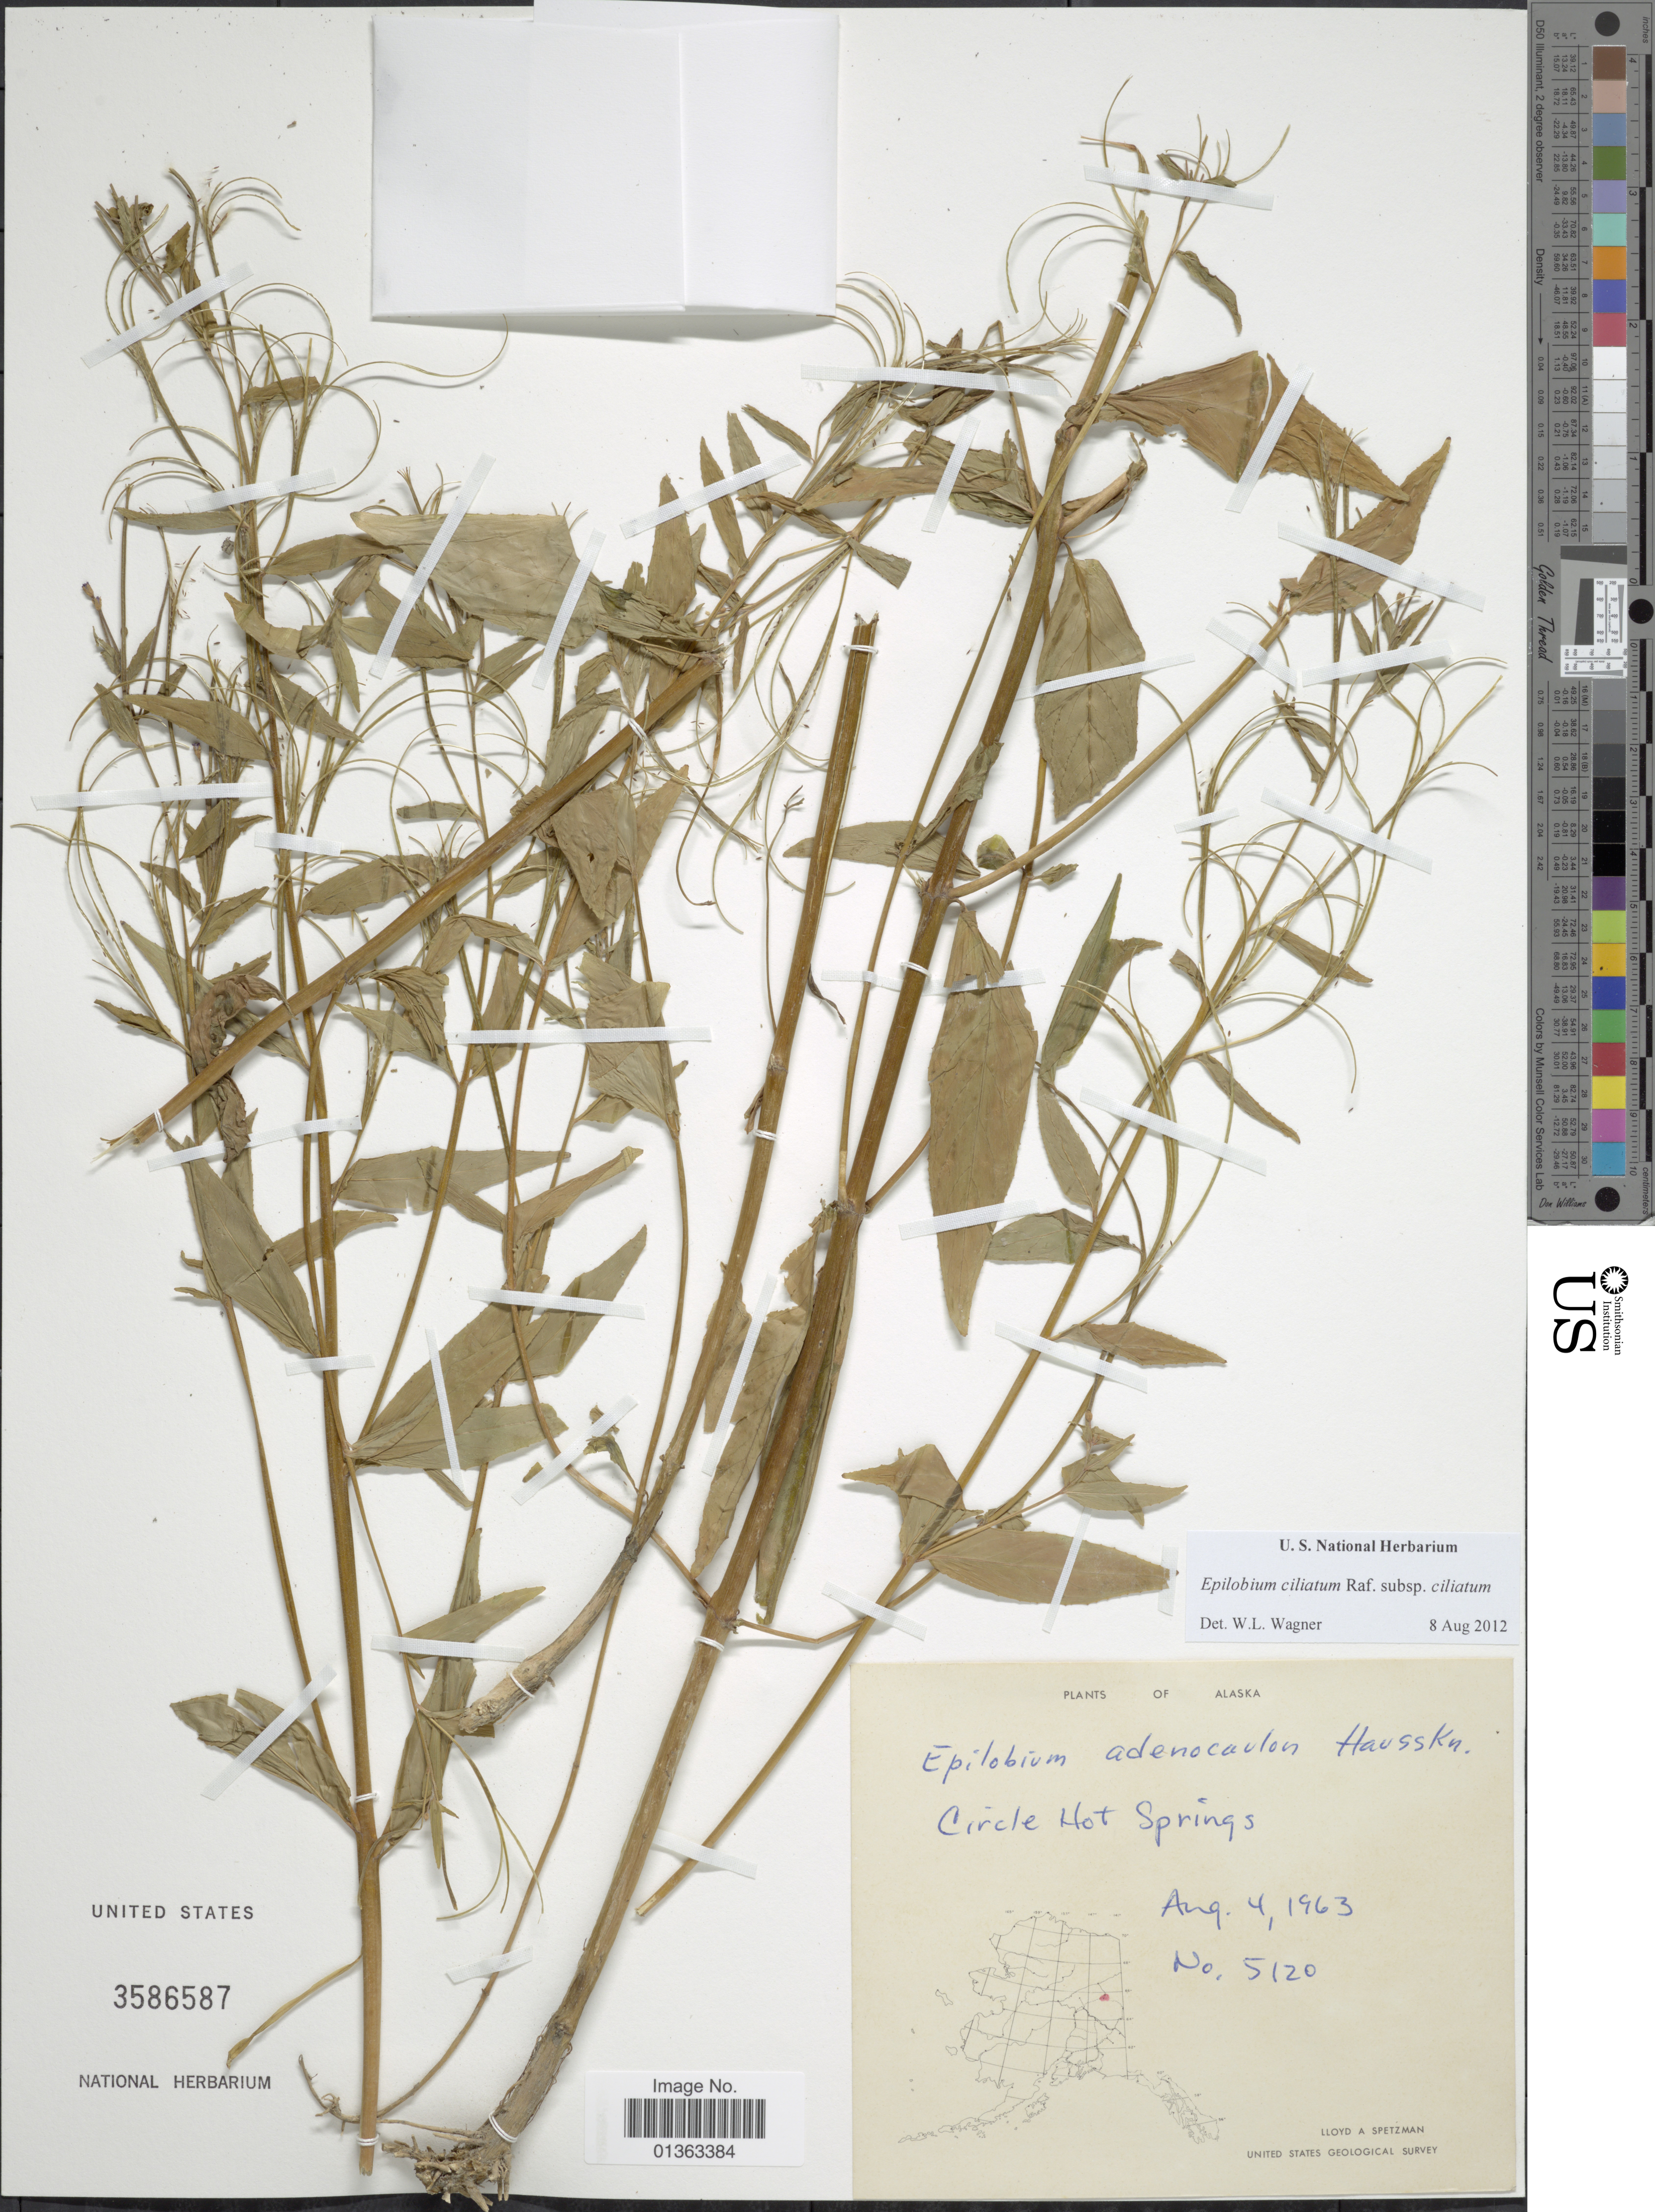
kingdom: Plantae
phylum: Tracheophyta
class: Magnoliopsida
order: Myrtales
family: Onagraceae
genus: Epilobium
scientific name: Epilobium ciliatum subsp. ciliatum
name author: Raf.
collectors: L. Spetzman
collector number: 5120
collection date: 1963-08-04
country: United States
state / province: Alaska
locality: Circle Hot Springs.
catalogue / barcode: US 3586587